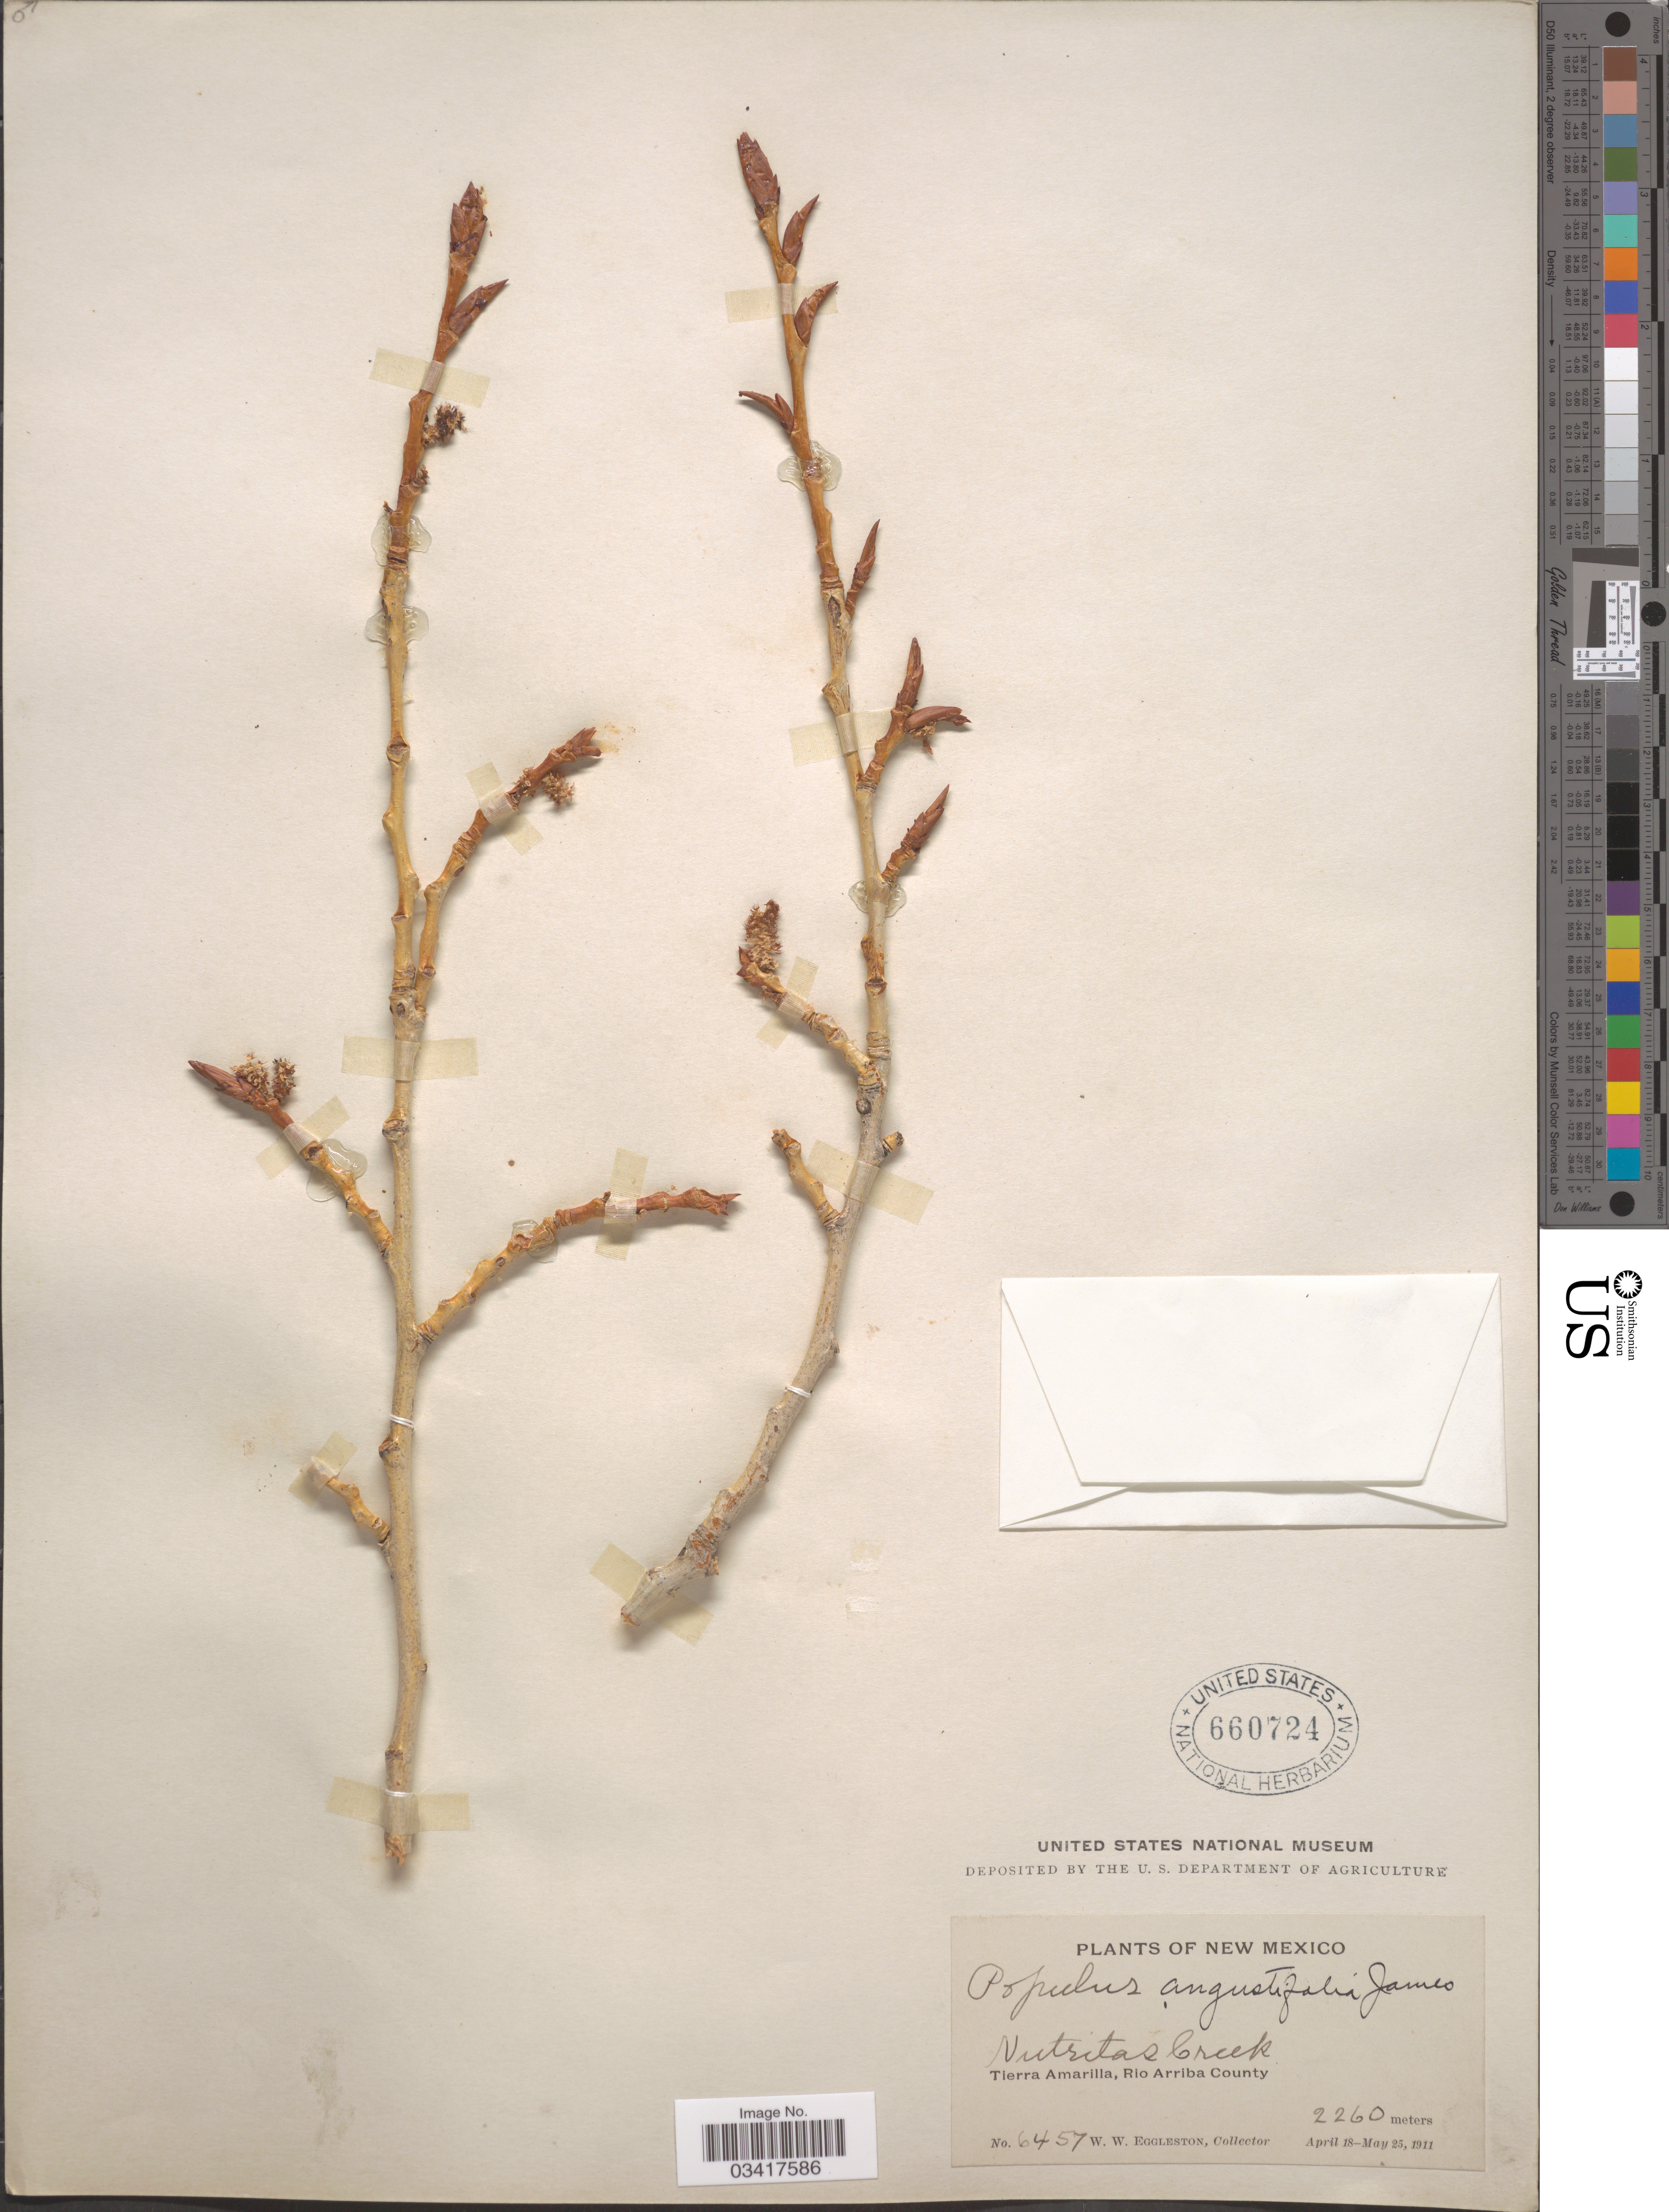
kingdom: Plantae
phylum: Tracheophyta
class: Magnoliopsida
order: Malpighiales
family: Salicaceae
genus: Populus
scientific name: Populus angustifolia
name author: E. James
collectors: W. W. Eggleston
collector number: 6457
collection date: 1911-04-18/1911-05-25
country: United States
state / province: New Mexico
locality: Nutritas Creek. Tierra Amarilla, Rio Arriba County.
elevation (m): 2260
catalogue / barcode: US 660724